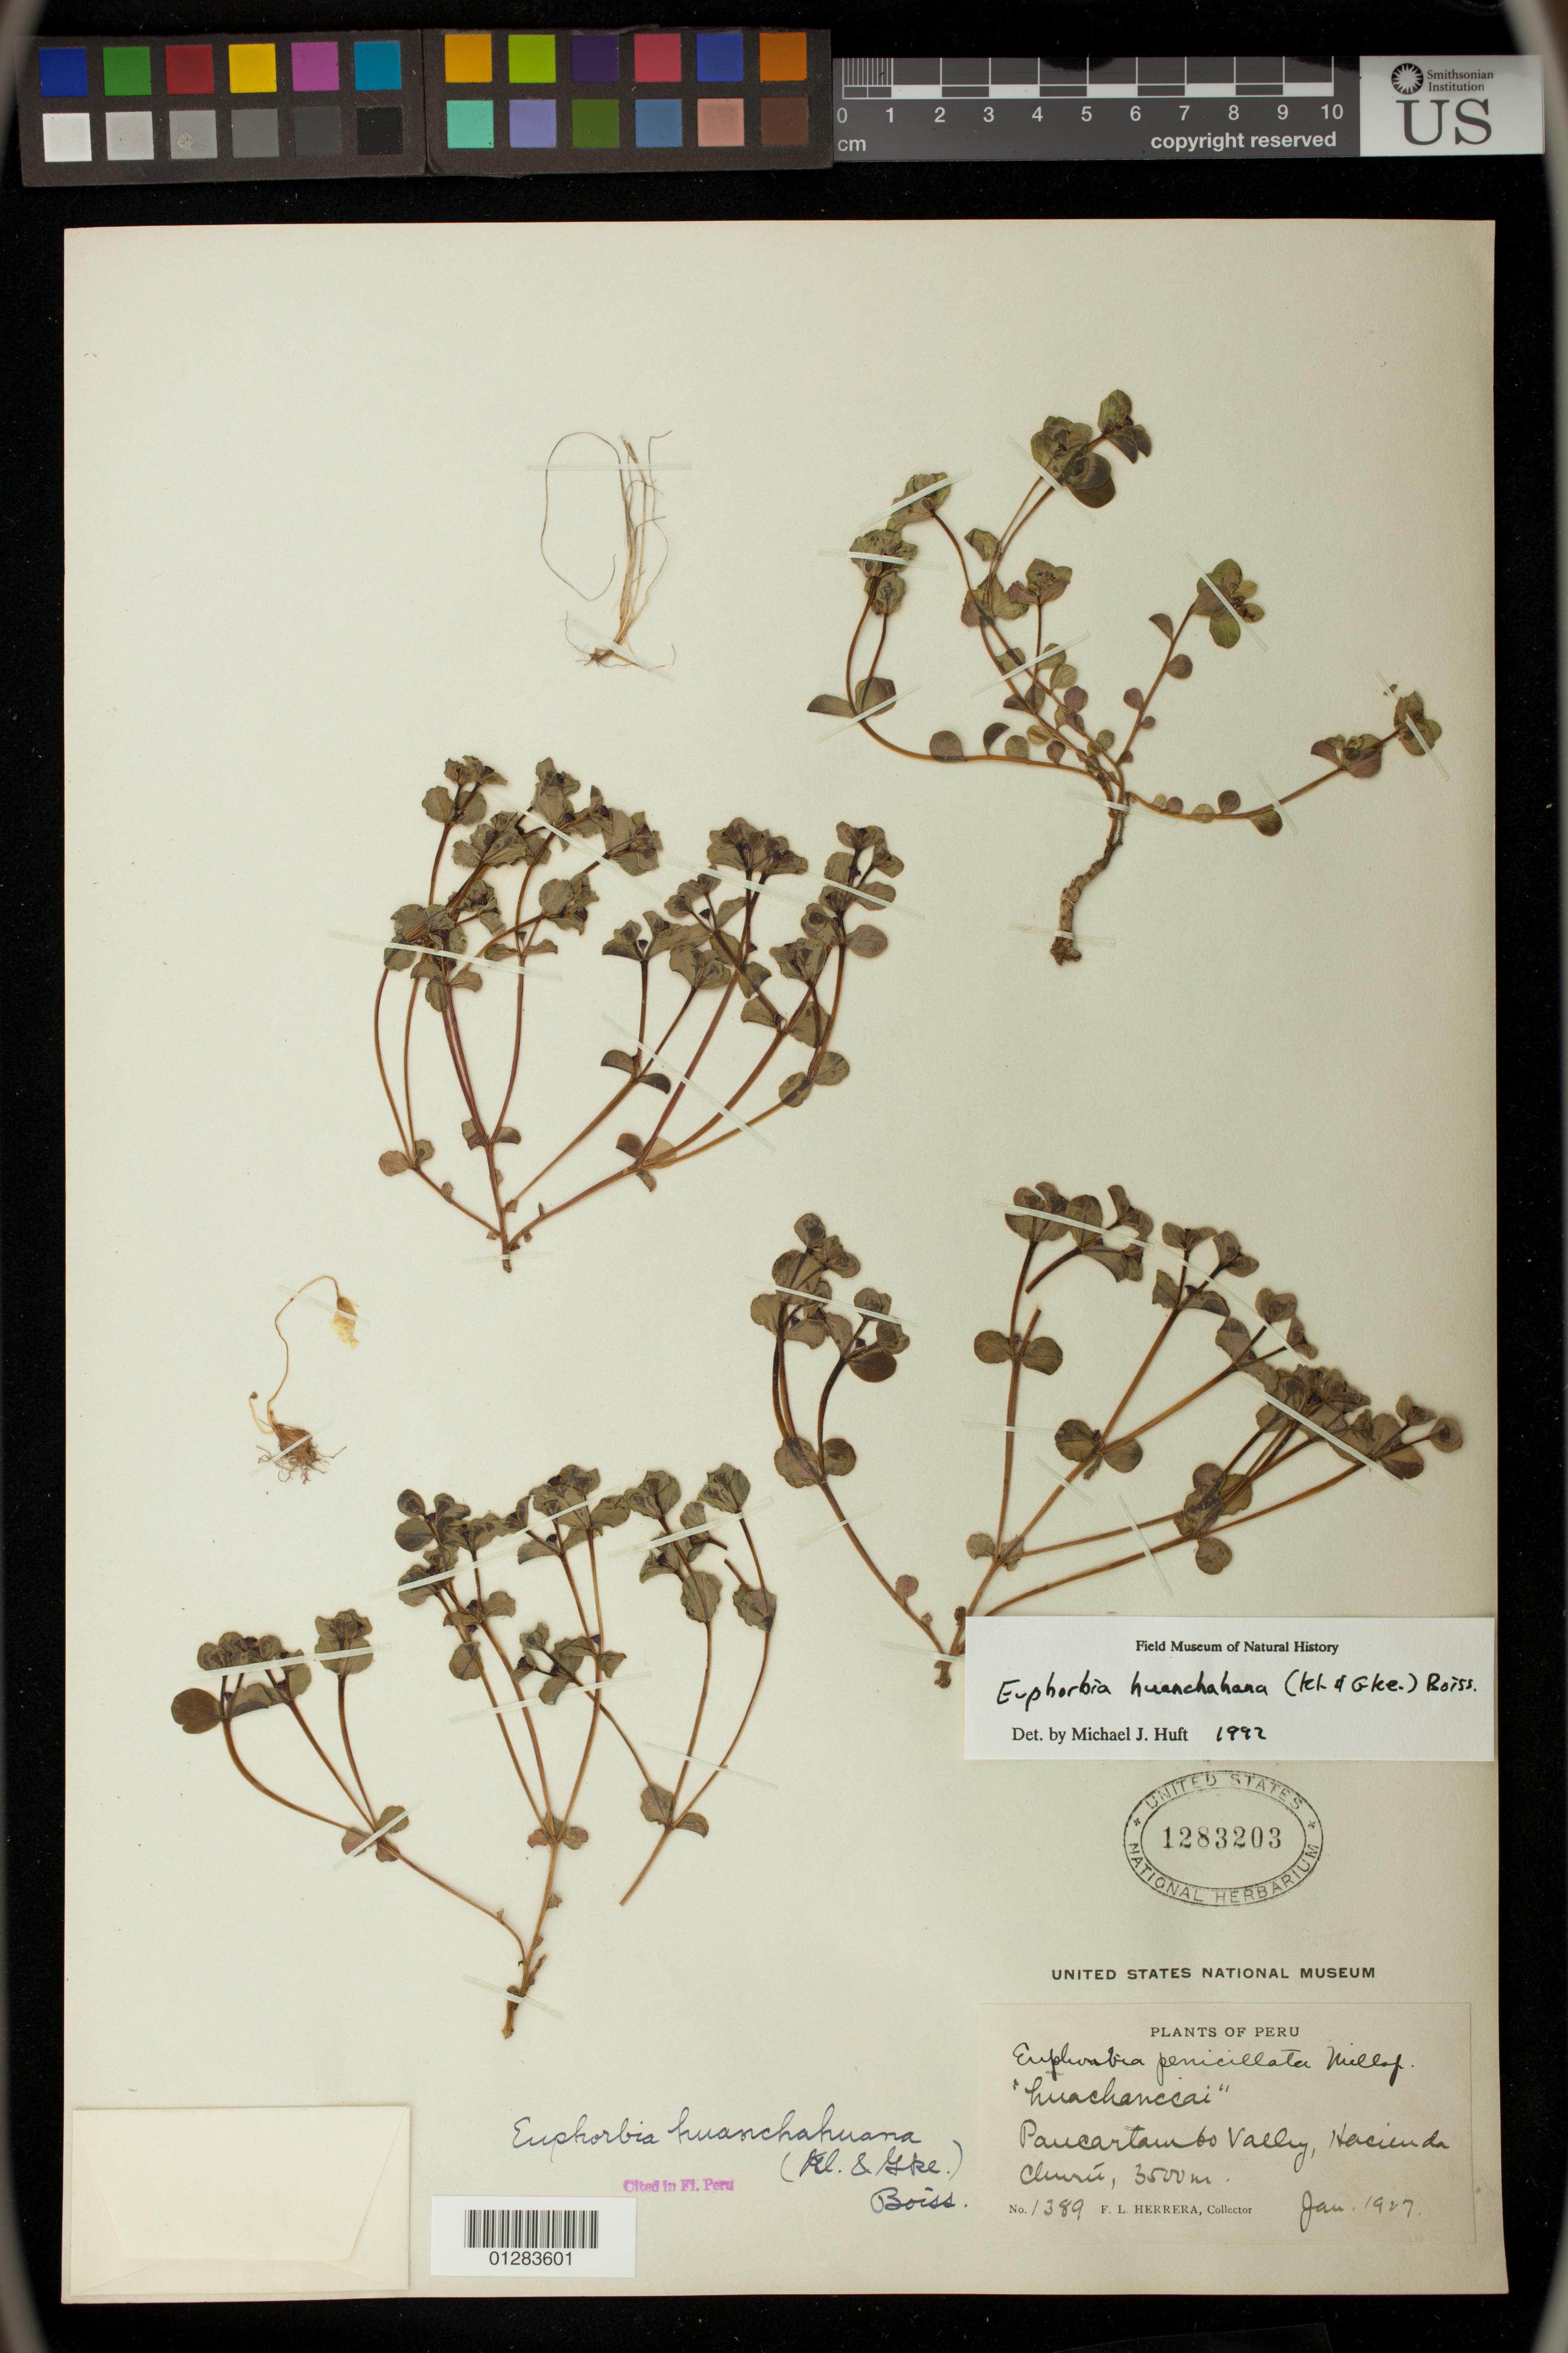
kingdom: Plantae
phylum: Tracheophyta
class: Magnoliopsida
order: Malpighiales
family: Euphorbiaceae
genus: Euphorbia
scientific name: Euphorbia guachanca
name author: Azara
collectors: F. L. Herrera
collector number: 1389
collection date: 1927-01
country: Peru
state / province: Cusco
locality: Paucartambo Valley, Hacienda Churú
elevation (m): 3500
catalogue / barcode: US 1283203